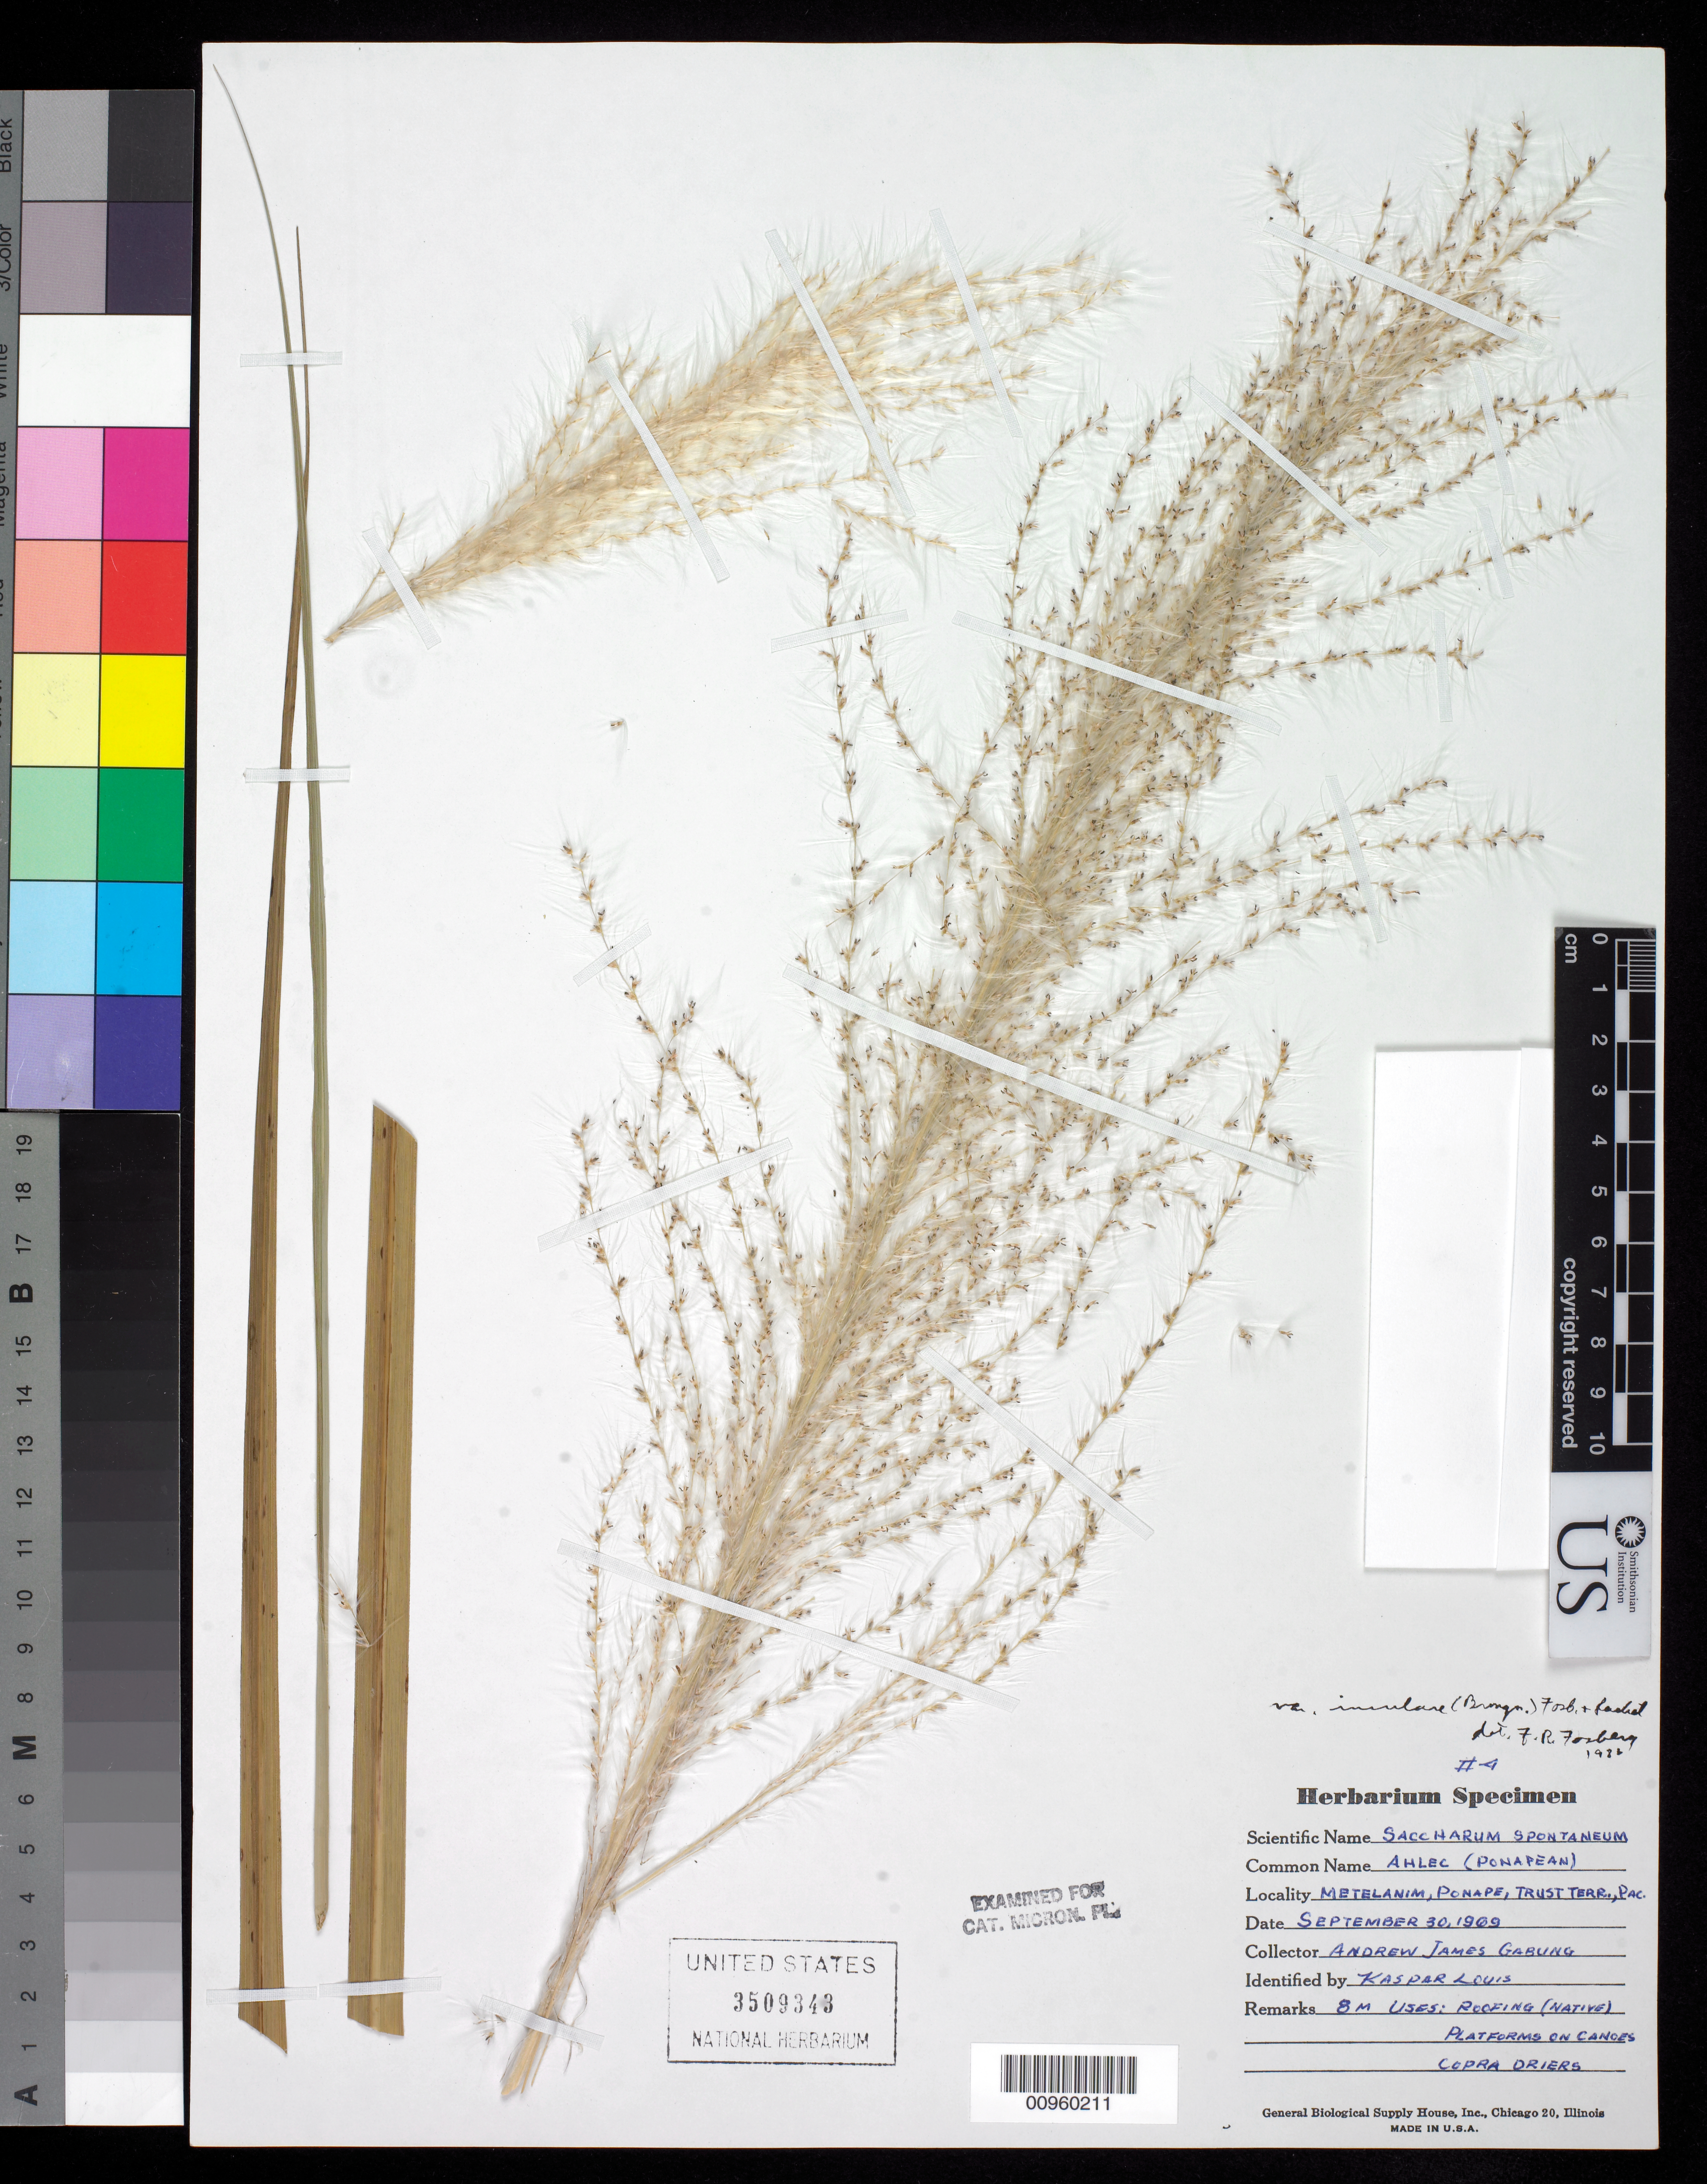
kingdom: Plantae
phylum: Tracheophyta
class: Liliopsida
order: Poales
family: Poaceae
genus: Saccharum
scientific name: Saccharum spontaneum var. insulare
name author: (Brongn.) Fosberg & Sachet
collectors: A.J. Gabung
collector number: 4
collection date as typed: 30 Sep 1969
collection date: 1969-09-30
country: Micronesia, Federated States of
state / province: Pohnpei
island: Pohnpei [Ponape]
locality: Metelanim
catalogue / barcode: US 3509343